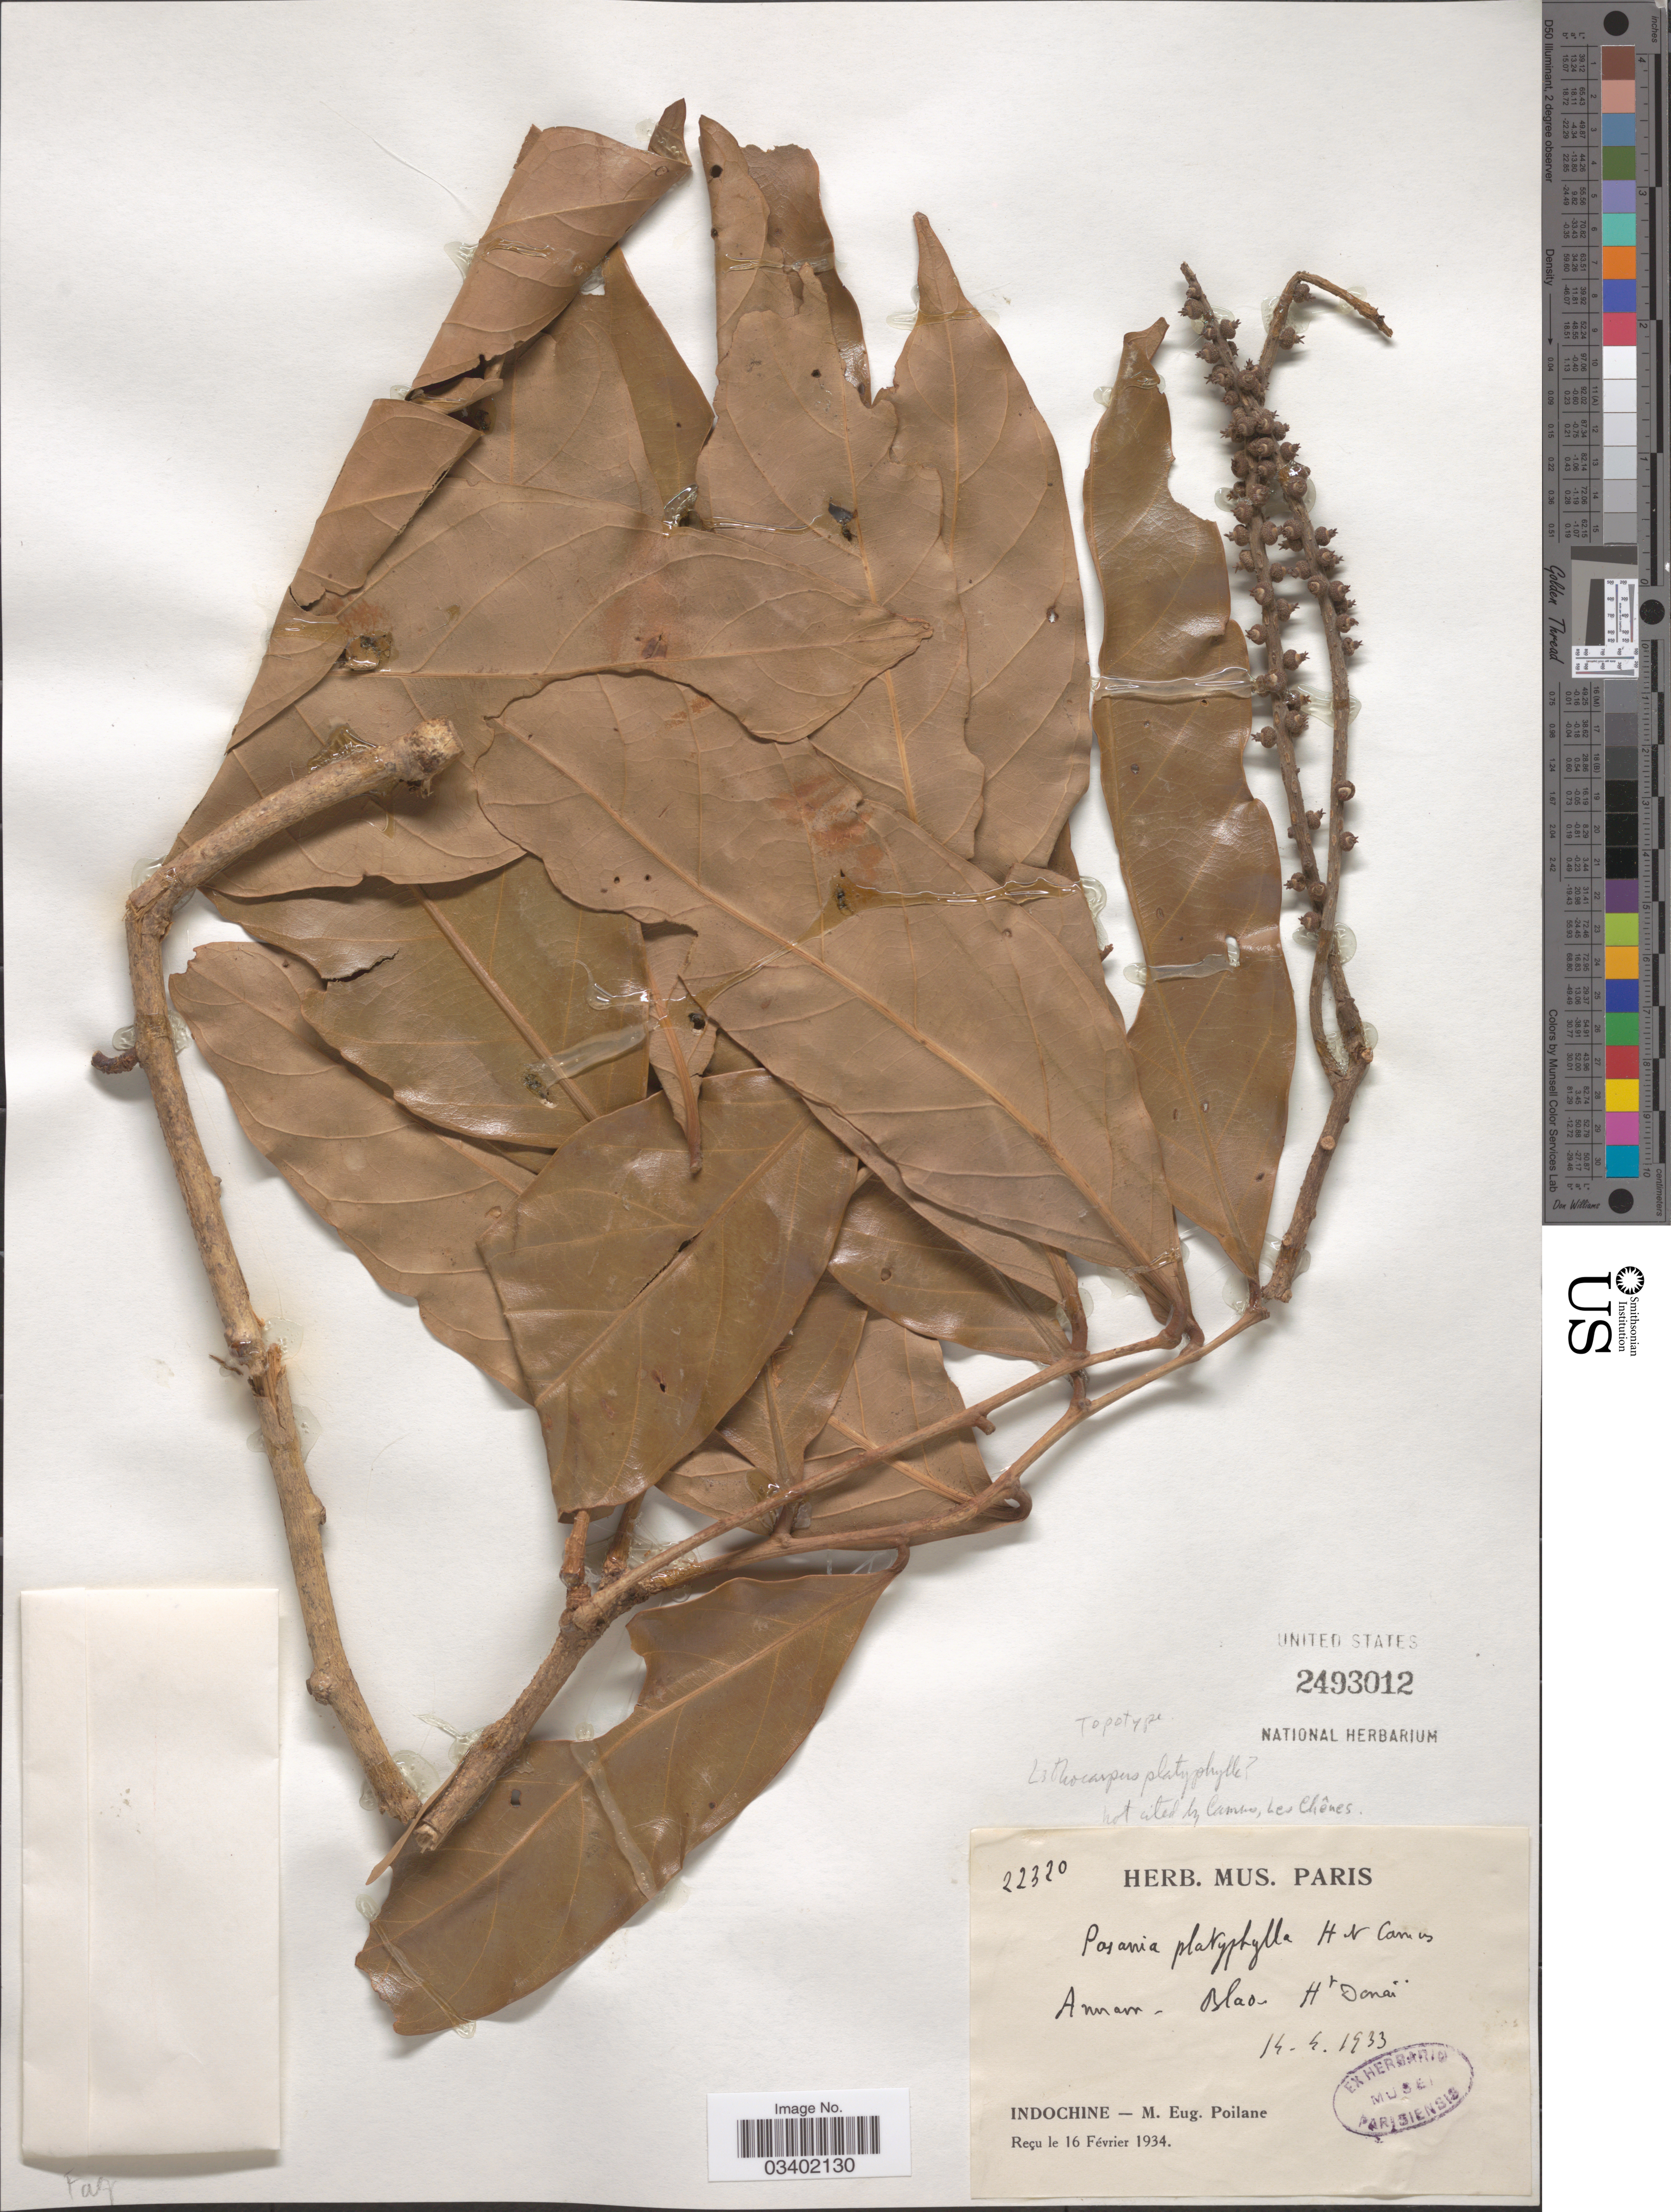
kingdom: Plantae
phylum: Tracheophyta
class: Magnoliopsida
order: Fagales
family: Betulaceae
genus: Betula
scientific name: Betula platyphyllus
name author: A. Camus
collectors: M. Poilane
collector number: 22320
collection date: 1933-04-14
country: Vietnam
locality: Annam - Blao Ht Donai. Indochine.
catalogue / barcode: US 2493012